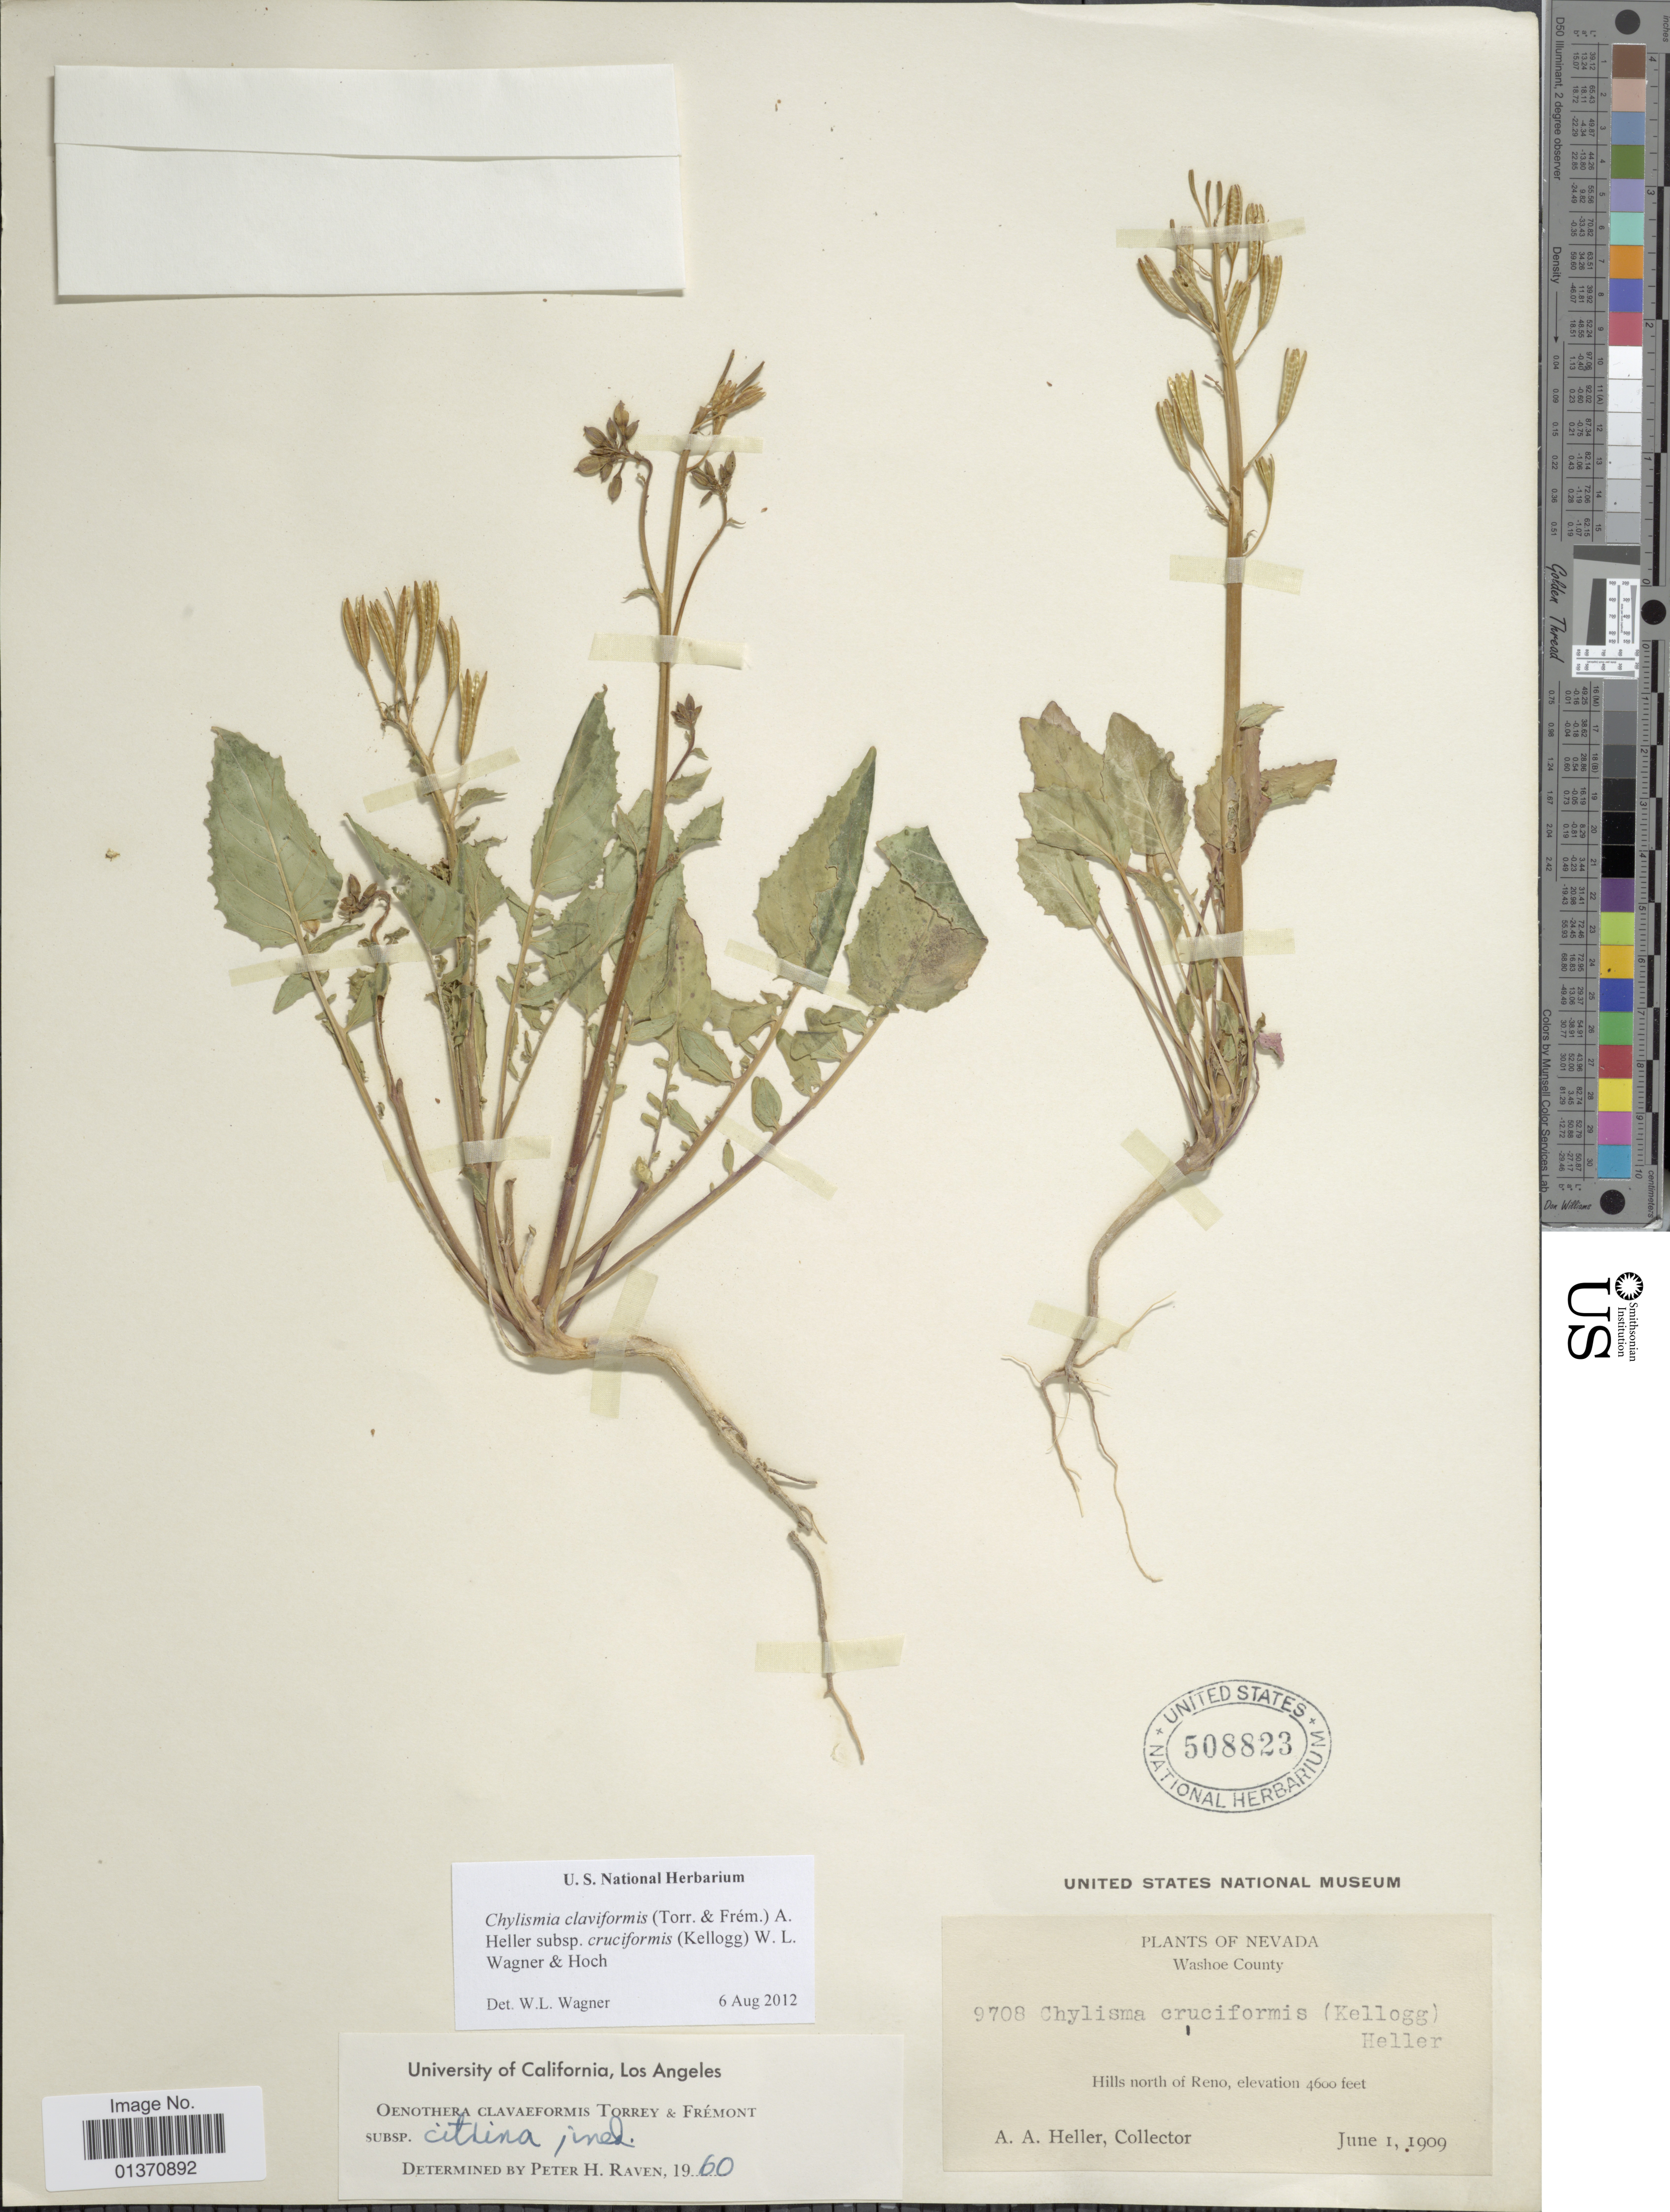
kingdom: Plantae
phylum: Tracheophyta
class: Magnoliopsida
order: Myrtales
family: Onagraceae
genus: Chylismia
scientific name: Chylismia claviformis subsp. cruciformis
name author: (Kellog) W.L. Wagner & Hoch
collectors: A. A. Heller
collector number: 9708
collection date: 1909-06-01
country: United States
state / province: Nevada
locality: Washoe County, Hills north of Reno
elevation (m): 1402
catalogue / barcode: US 508823